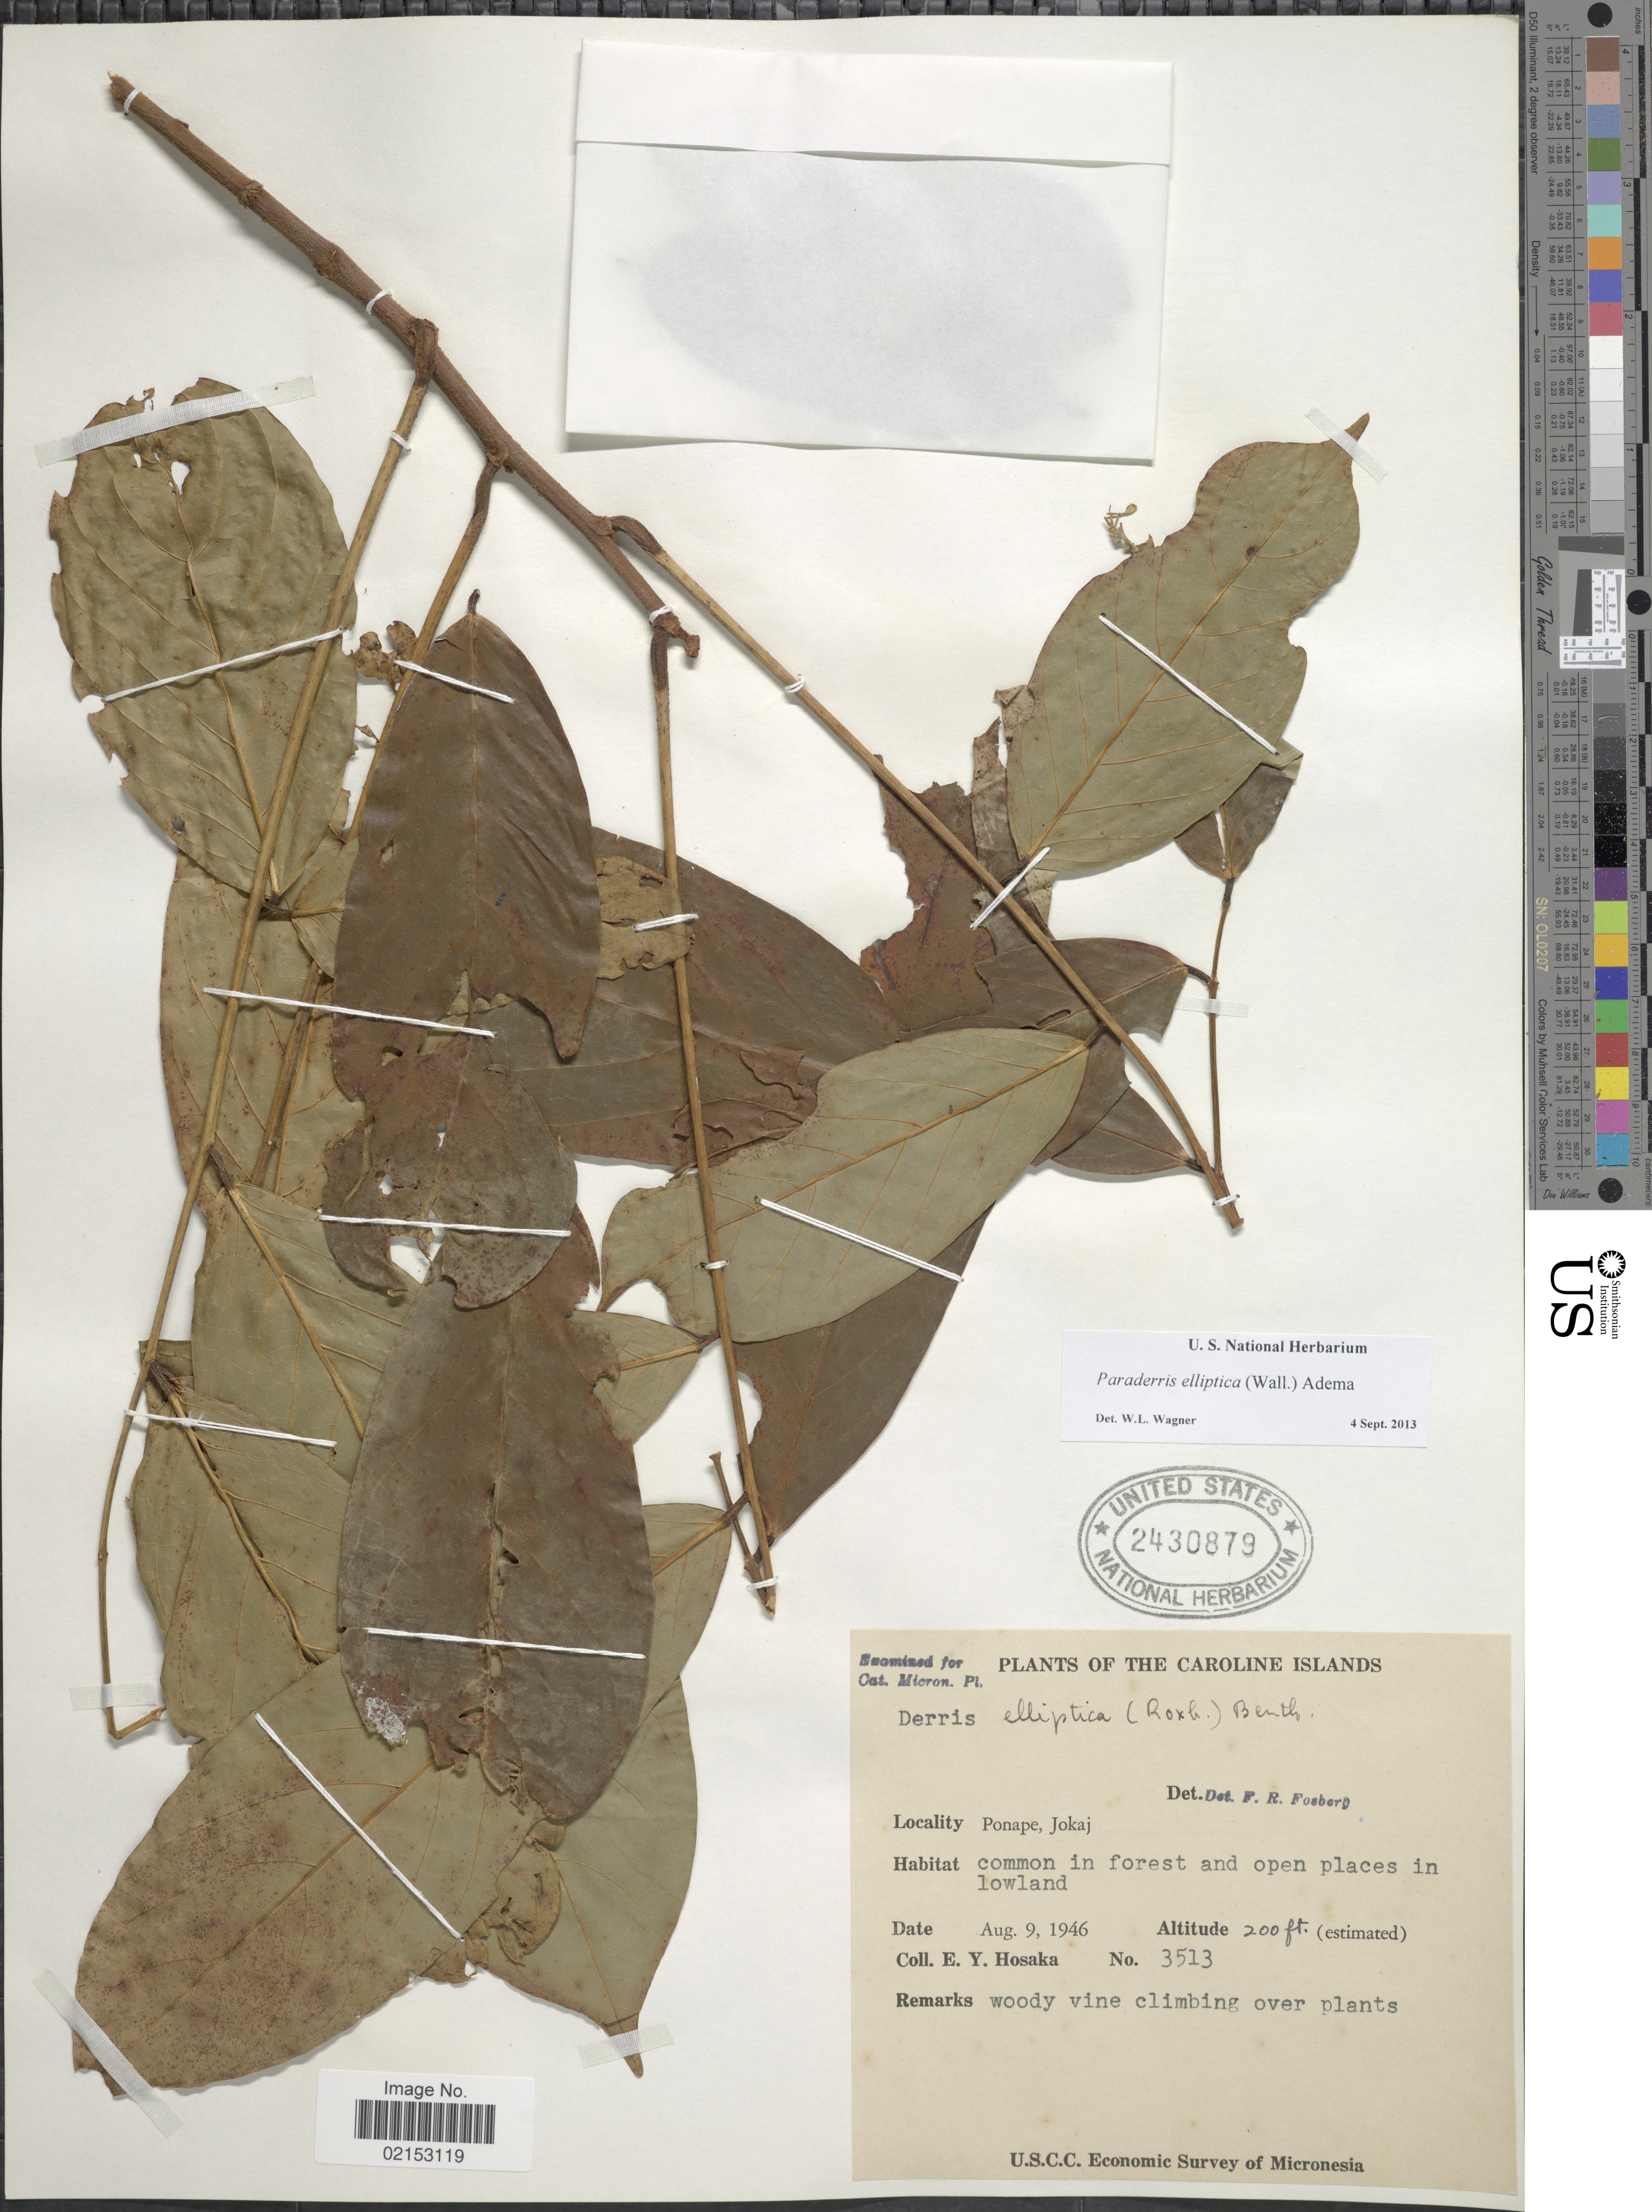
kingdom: Plantae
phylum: Tracheophyta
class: Magnoliopsida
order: Fabales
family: Fabaceae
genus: Derris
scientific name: Derris elliptica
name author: (Wall.) Benth.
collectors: E. Y. Hosaka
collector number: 3513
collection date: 1946-08-09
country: Micronesia, Federated States of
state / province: Pohnpei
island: Pohnpei [Ponape]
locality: The Caroline Islands, Ponape, Jokaj, common in forest and open places lowland.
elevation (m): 61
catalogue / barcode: US 2430879